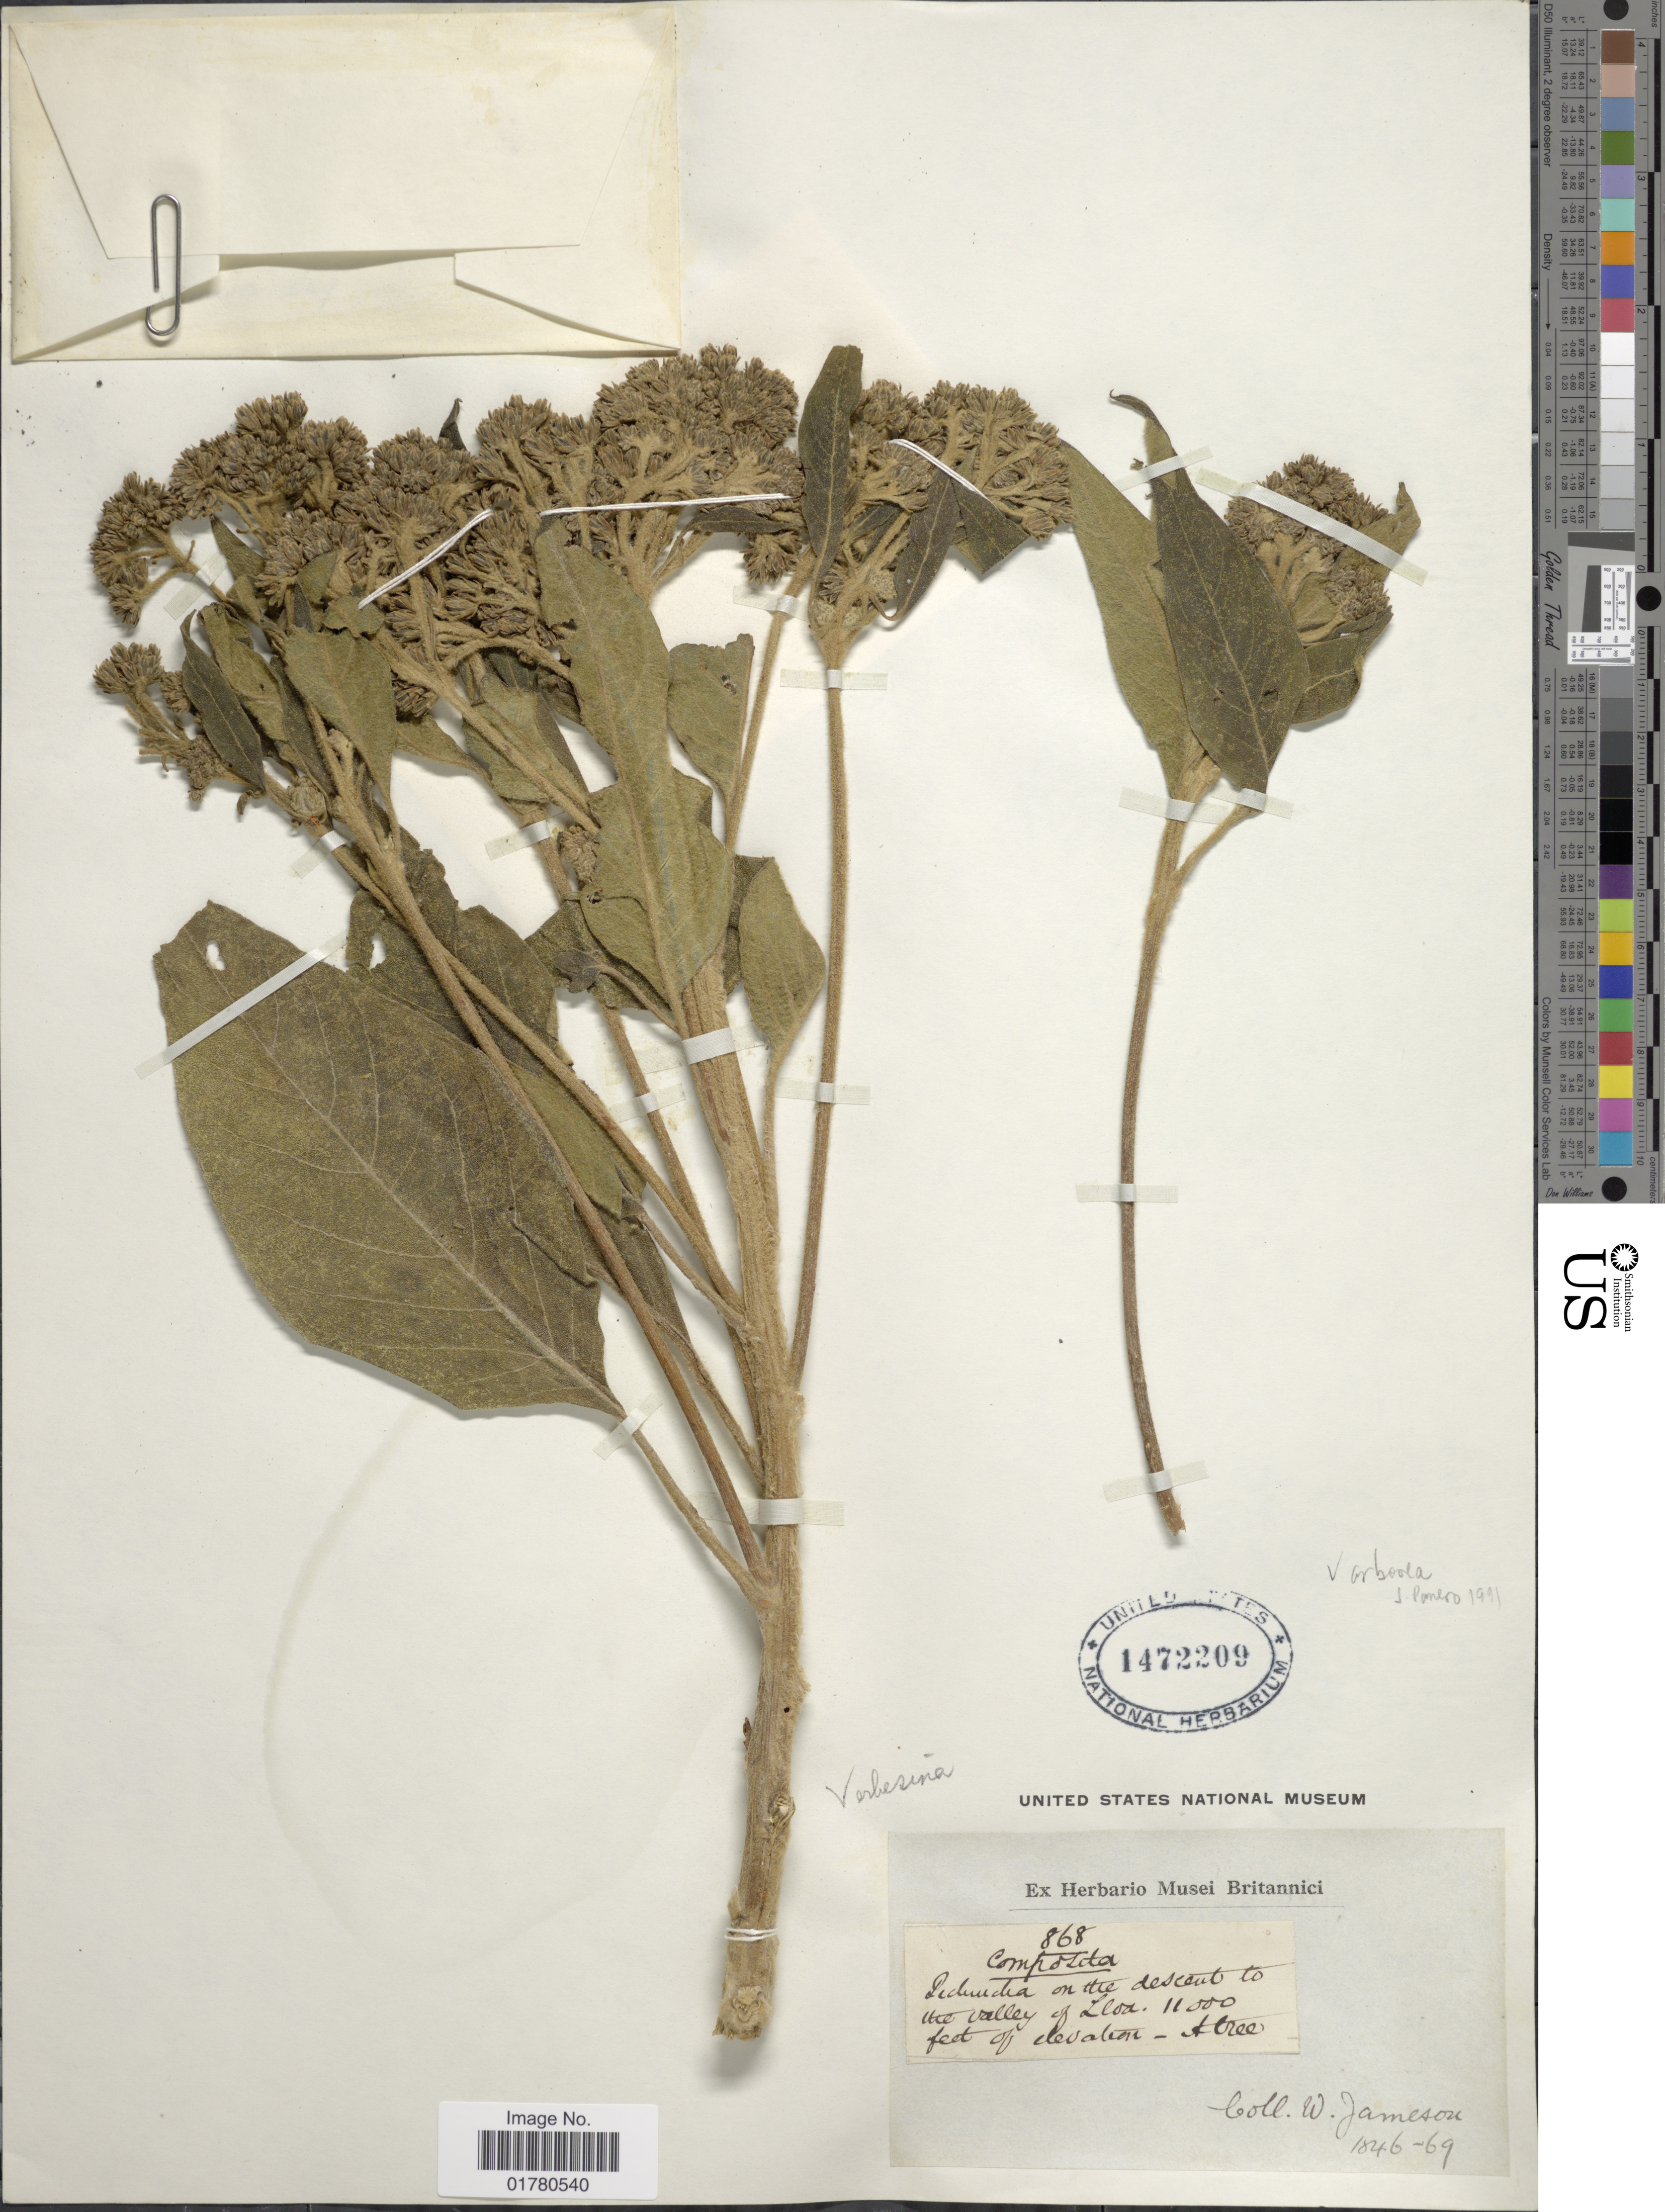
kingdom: Plantae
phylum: Tracheophyta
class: Magnoliopsida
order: Asterales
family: Asteraceae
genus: Verbesina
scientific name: Verbesina arborea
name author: Kunth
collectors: W. Jameson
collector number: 868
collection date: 1846/1869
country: Ecuador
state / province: Pichincha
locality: Pichincha on the decent to the valley of Lloa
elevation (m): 3353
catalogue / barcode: US 1472209